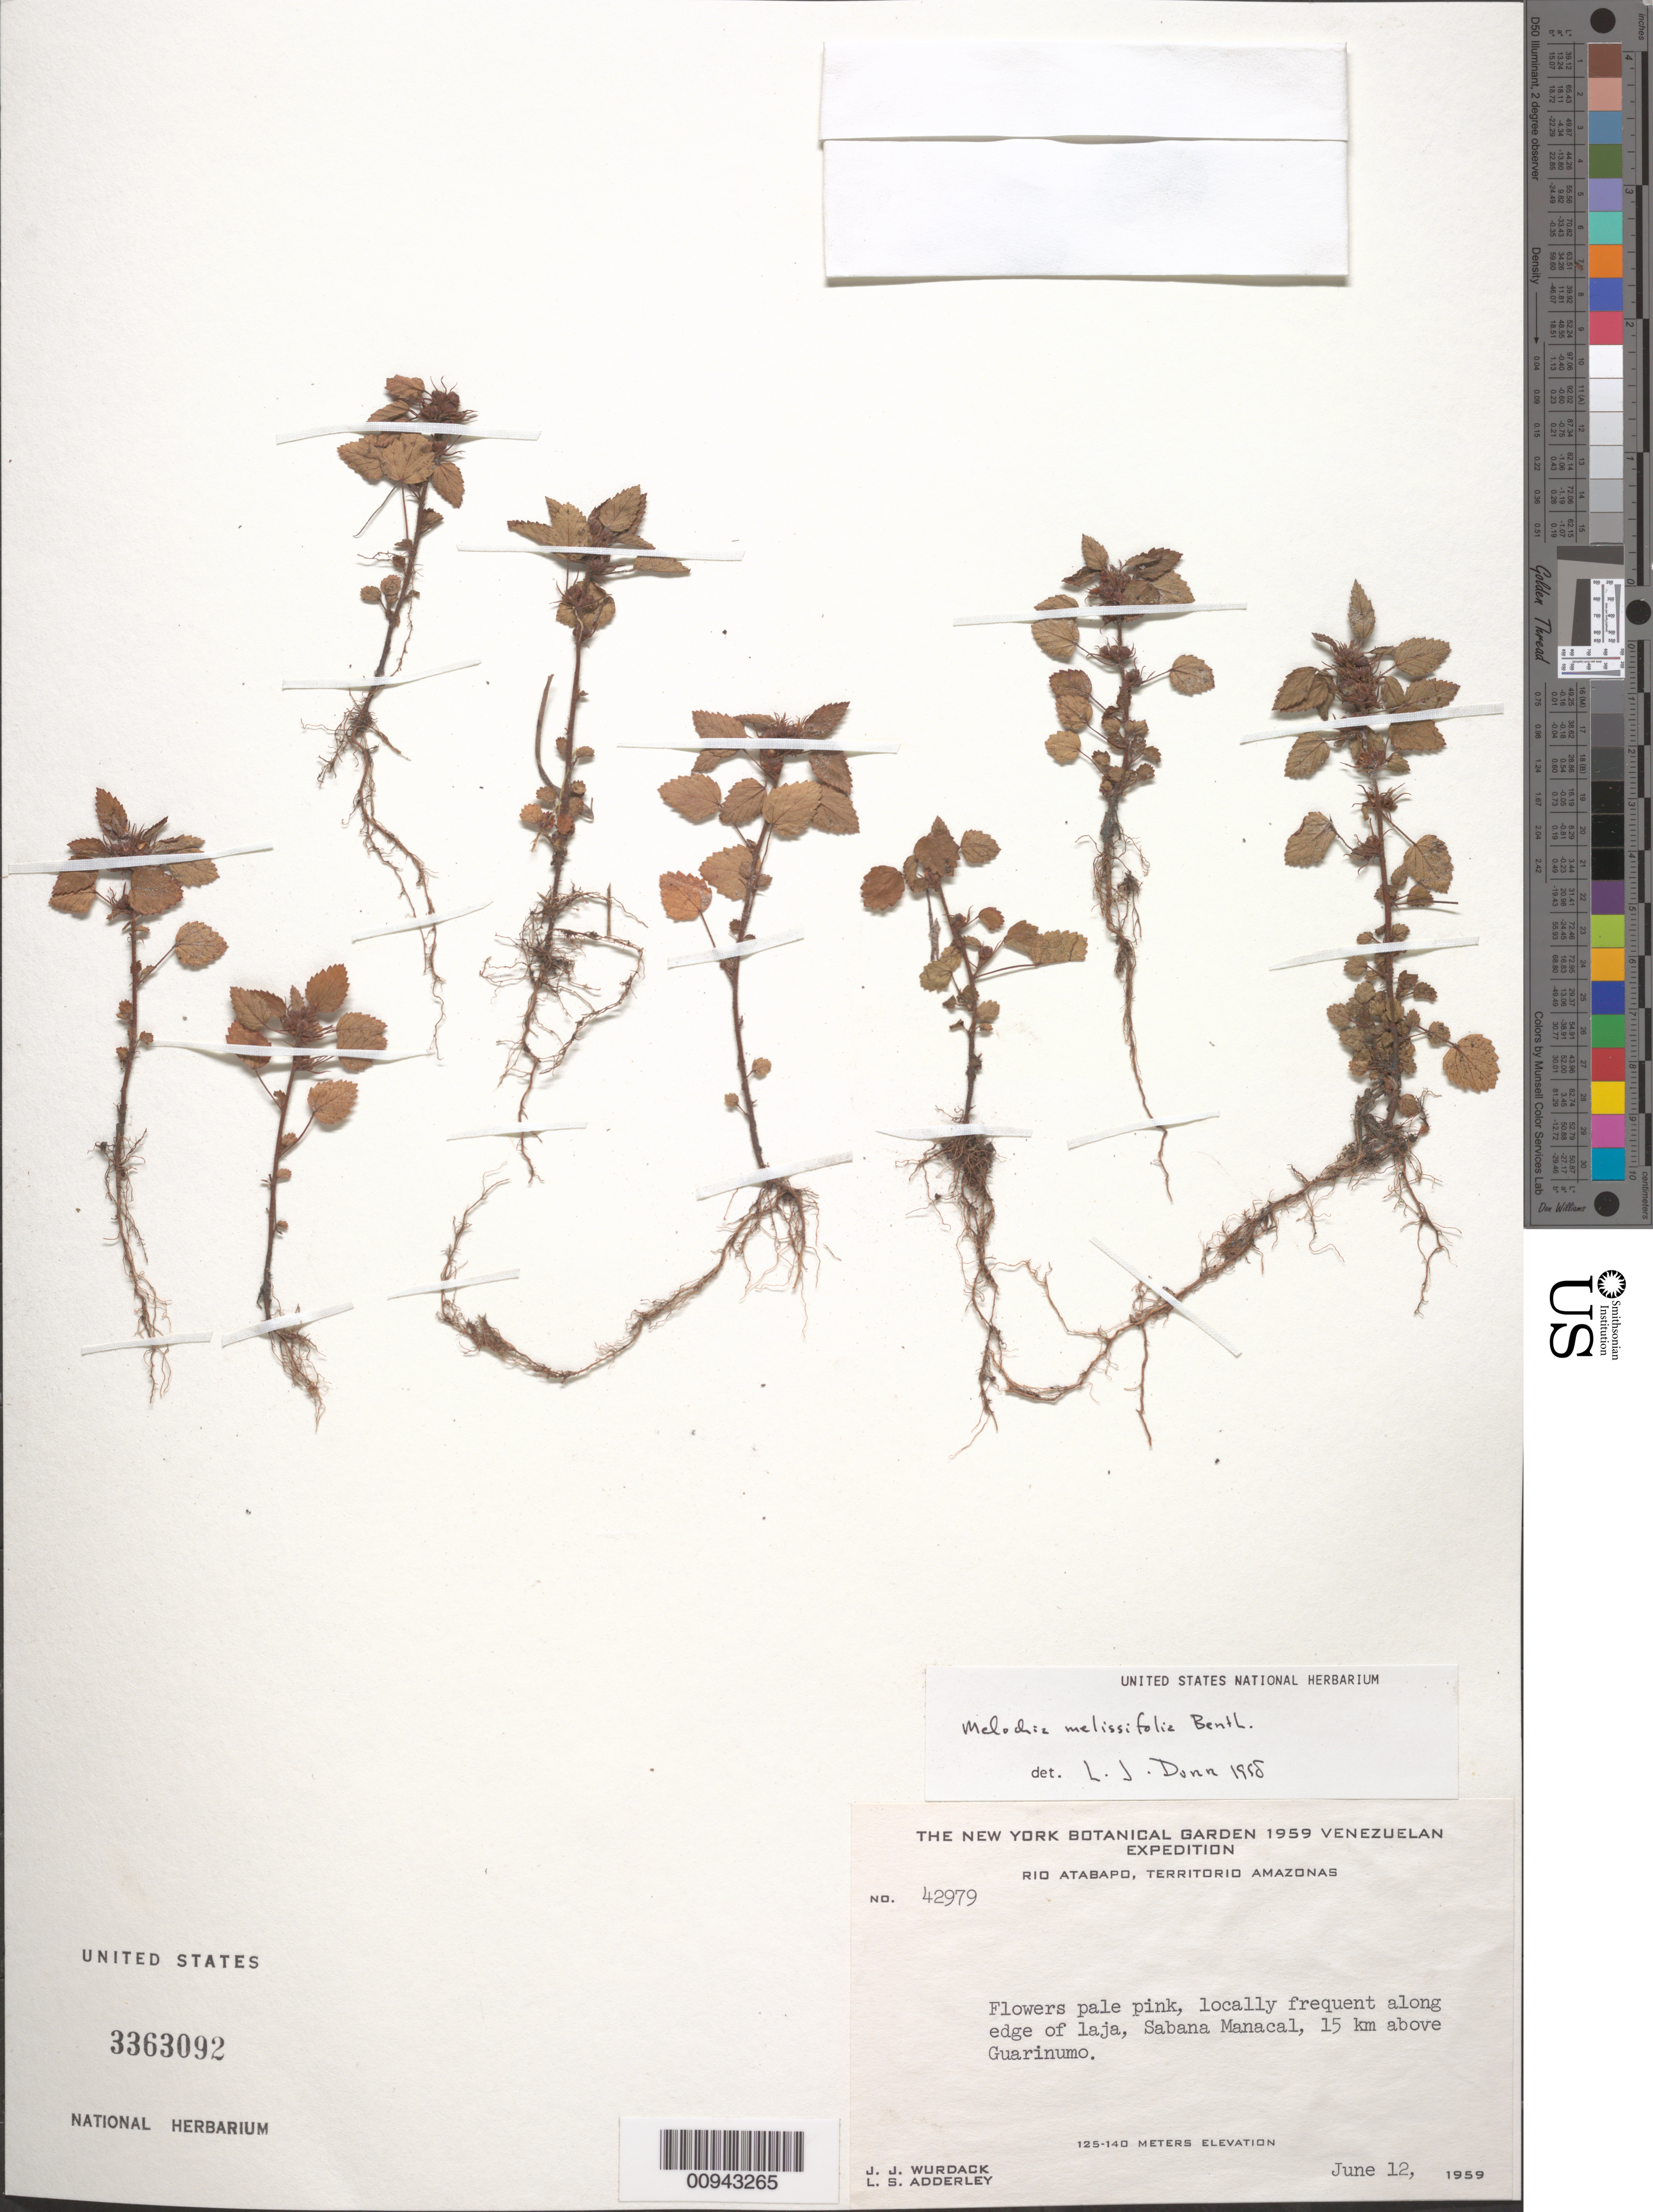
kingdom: Plantae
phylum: Tracheophyta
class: Magnoliopsida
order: Malvales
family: Malvaceae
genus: Melochia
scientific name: Melochia melissifolia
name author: Benth.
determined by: Dorr, L. J., (BOT), Smithsonian Institution - National Museum of Natural History (UNITED STATES)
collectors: J. J. Wurdack & L. S. Adderley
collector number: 42979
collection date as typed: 12-Jun-59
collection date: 1959-06-12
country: Venezuela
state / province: Amazonas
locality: Río Atabapo; Sabana Manacal, 15 km above Guarinumo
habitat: Edge of laja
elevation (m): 125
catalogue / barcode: US 3363092